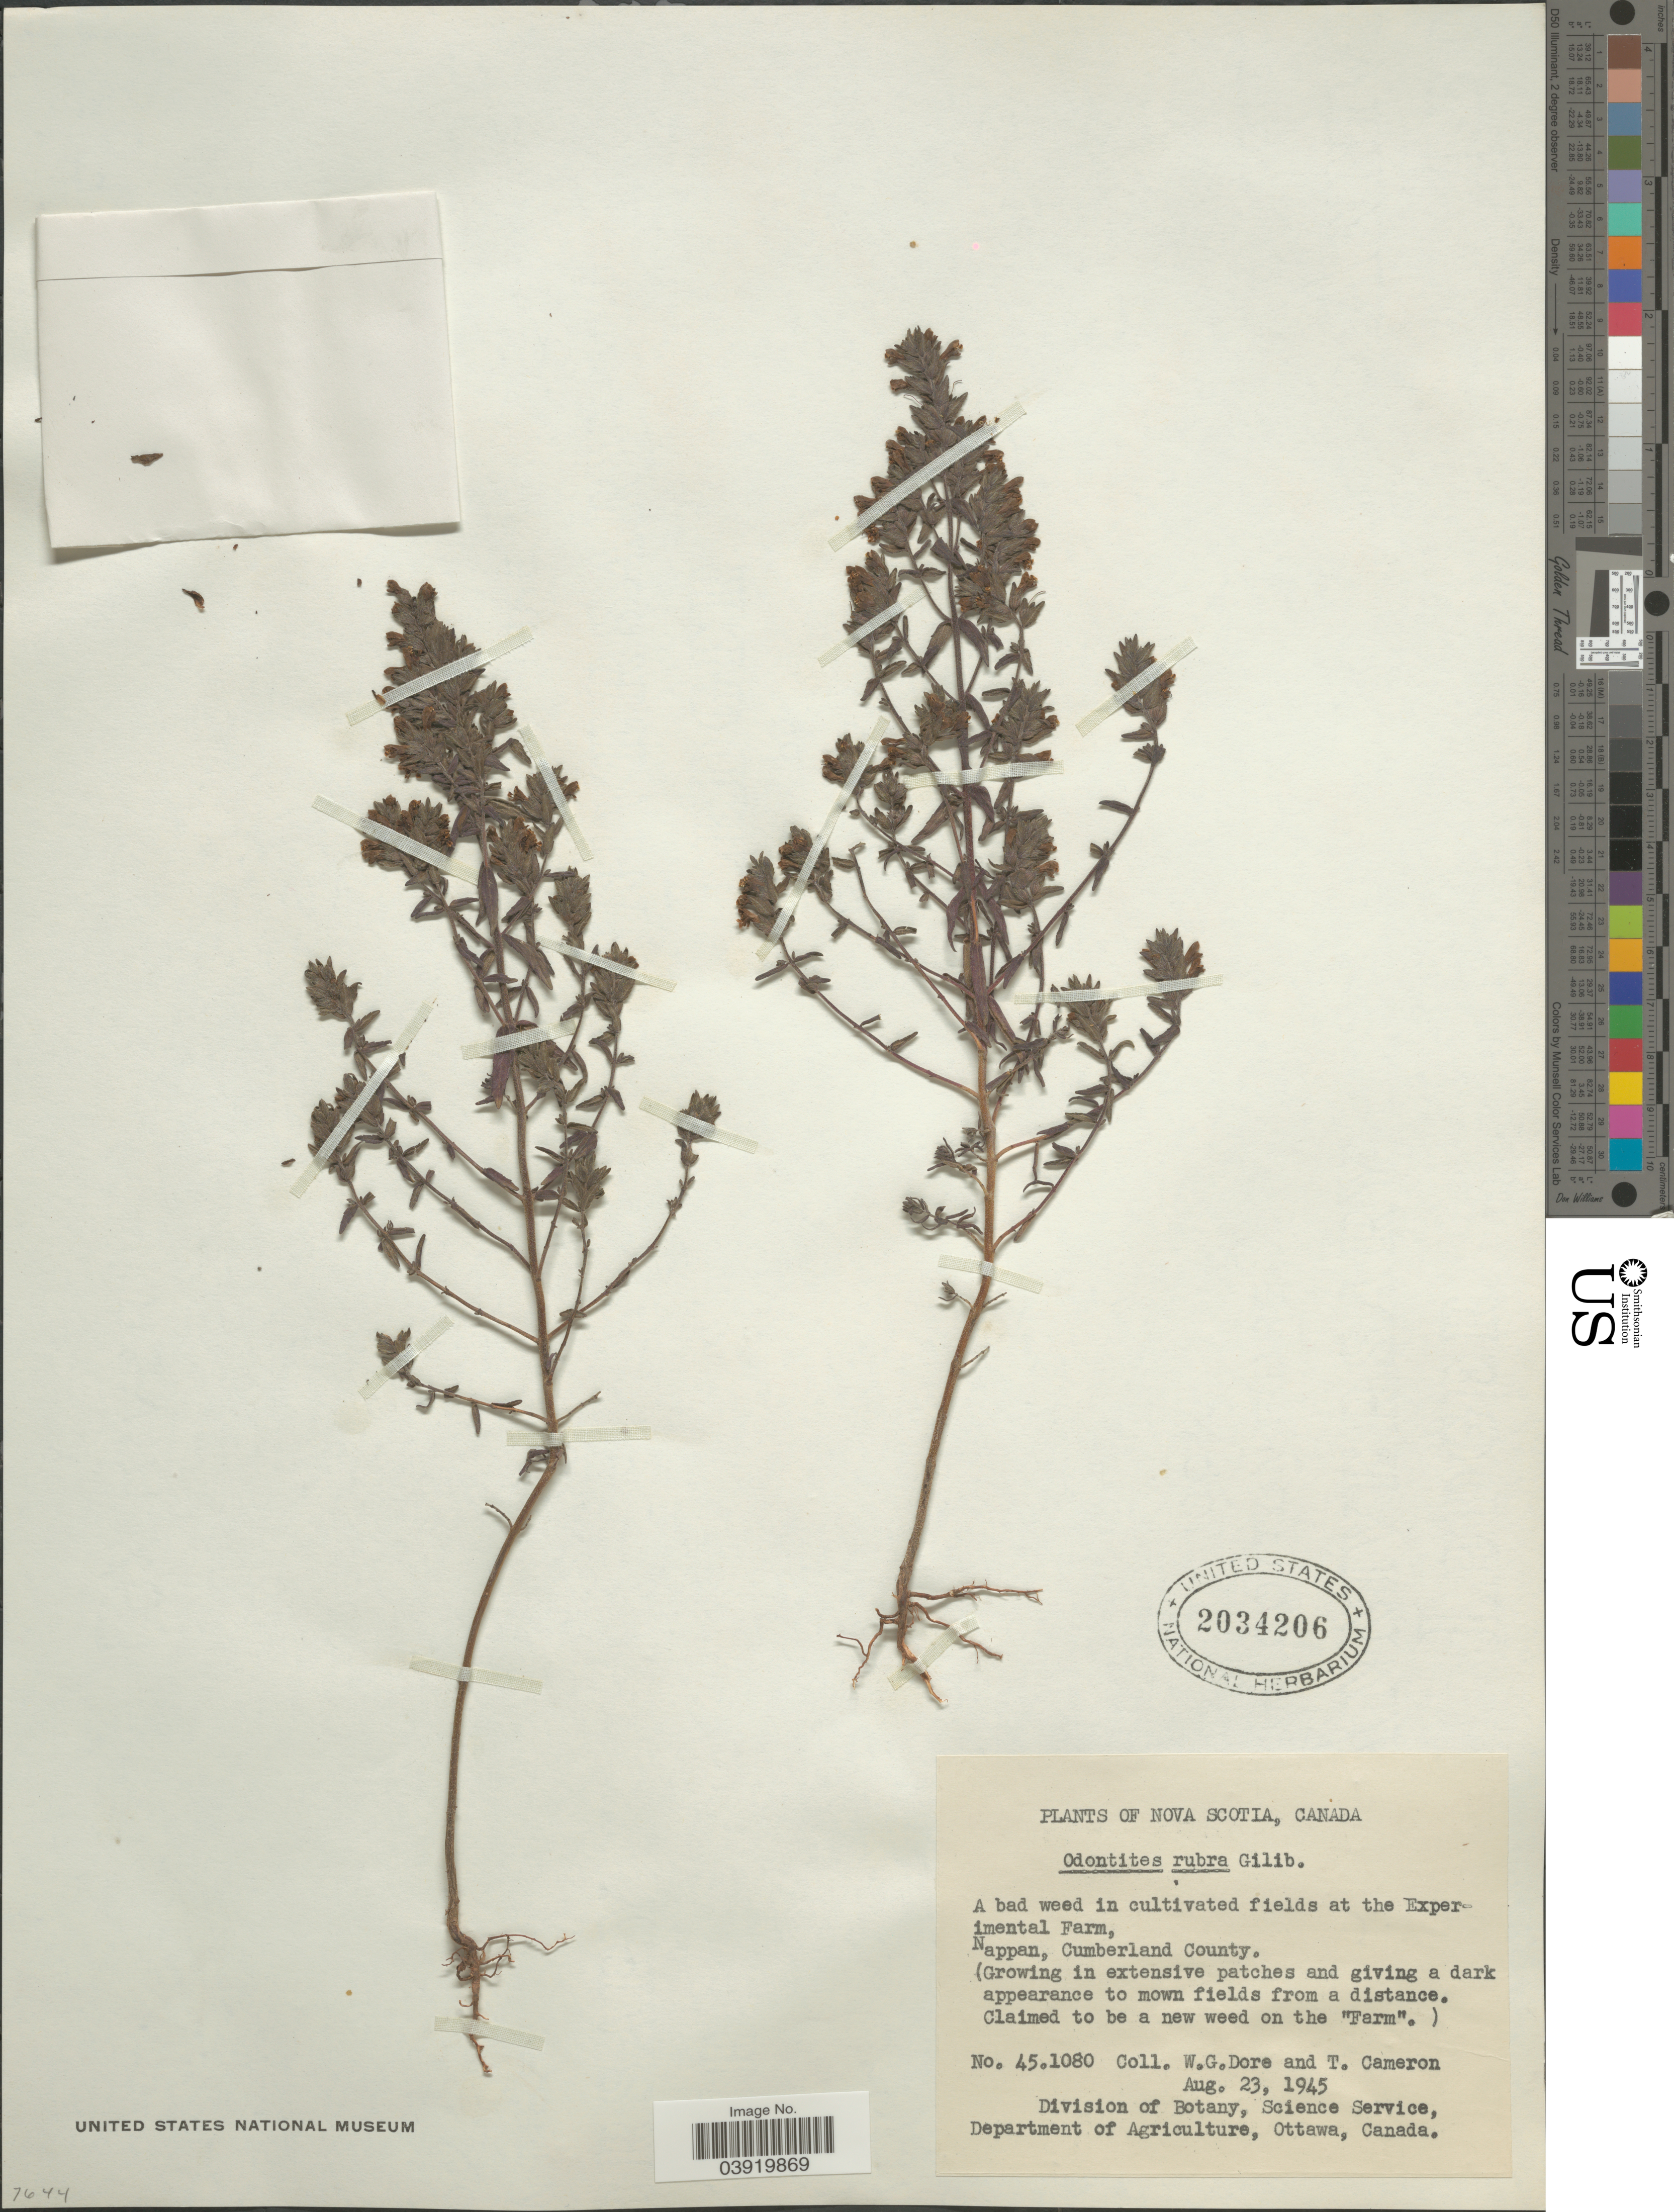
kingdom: Plantae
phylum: Tracheophyta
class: Magnoliopsida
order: Lamiales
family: Orobanchaceae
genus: Odontites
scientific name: Odontites vulgaris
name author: Moench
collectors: W. Dore & T. Cameron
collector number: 451080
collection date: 1945-08-23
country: Canada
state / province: Nova Scotia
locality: In cultivated fields at the Experimental Farm, Nappan, Cumberland County.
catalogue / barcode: US 2034206